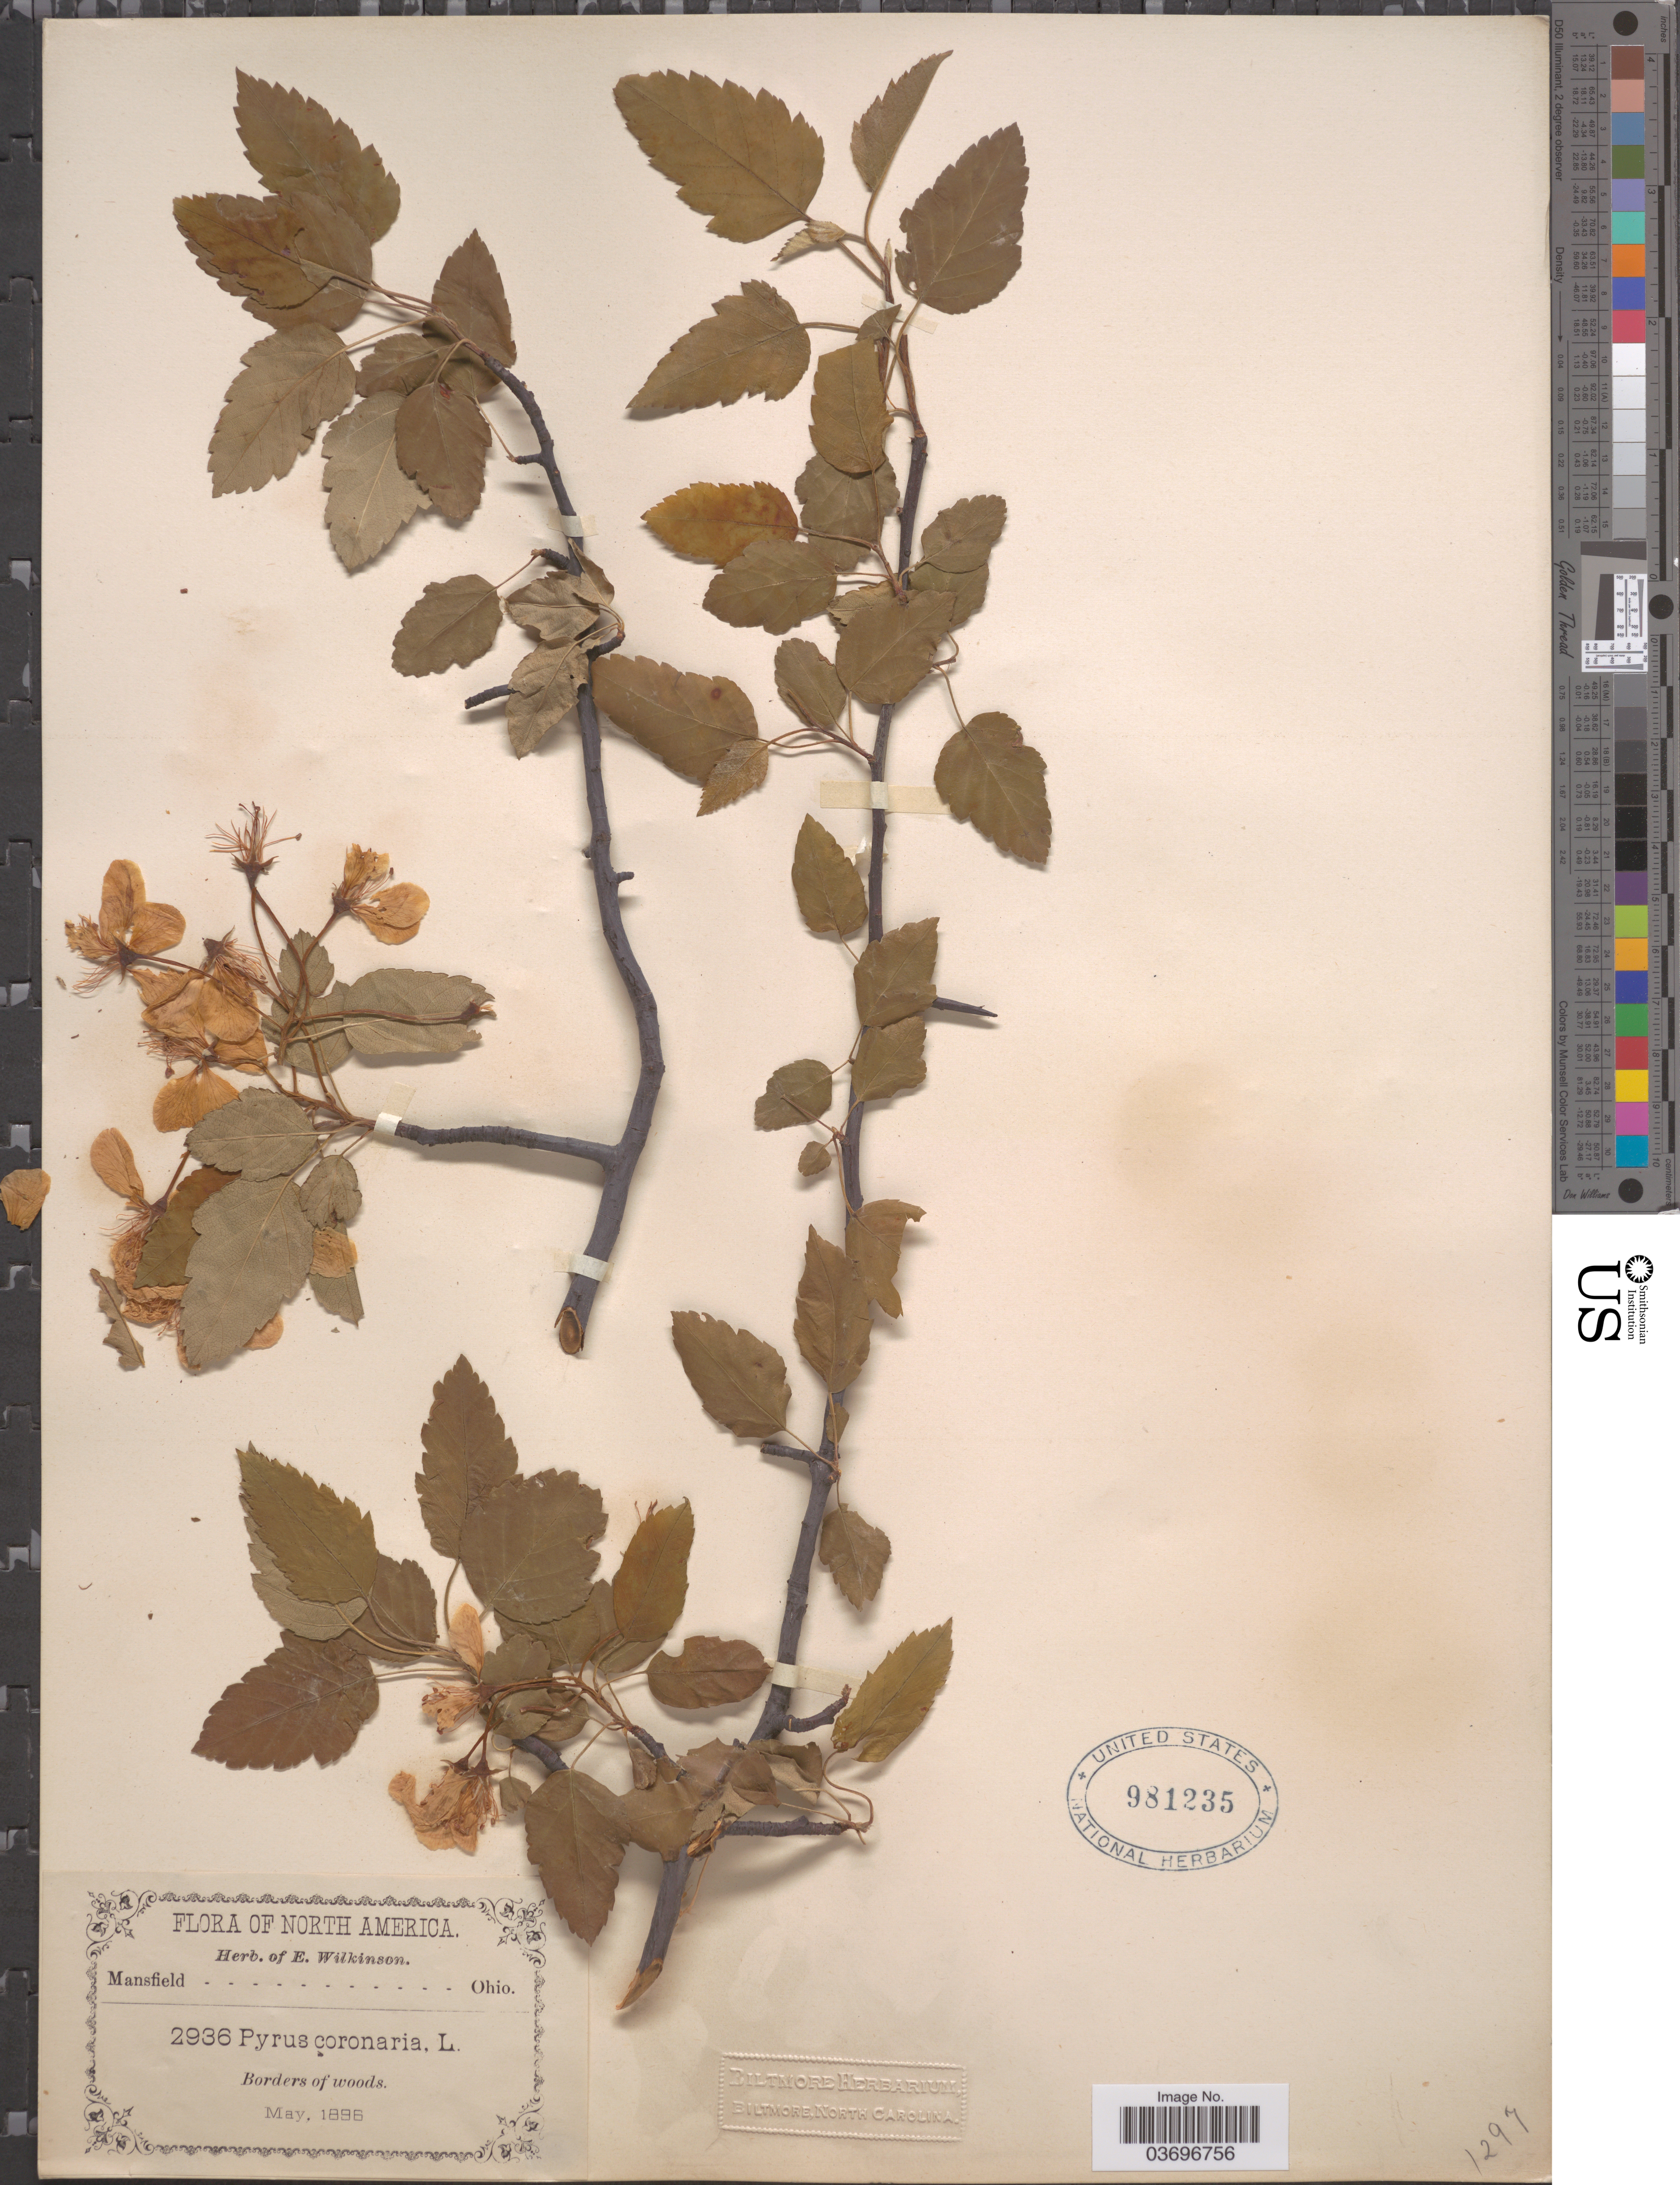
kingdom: Plantae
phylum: Tracheophyta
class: Magnoliopsida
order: Rosales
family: Rosaceae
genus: Malus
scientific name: Malus coronaria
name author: (L.) Mill.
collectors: ex herb. E. Wilkinson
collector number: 2936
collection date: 1896-05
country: United States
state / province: Ohio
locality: Mansfield. Borders of woods.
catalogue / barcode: US 981235